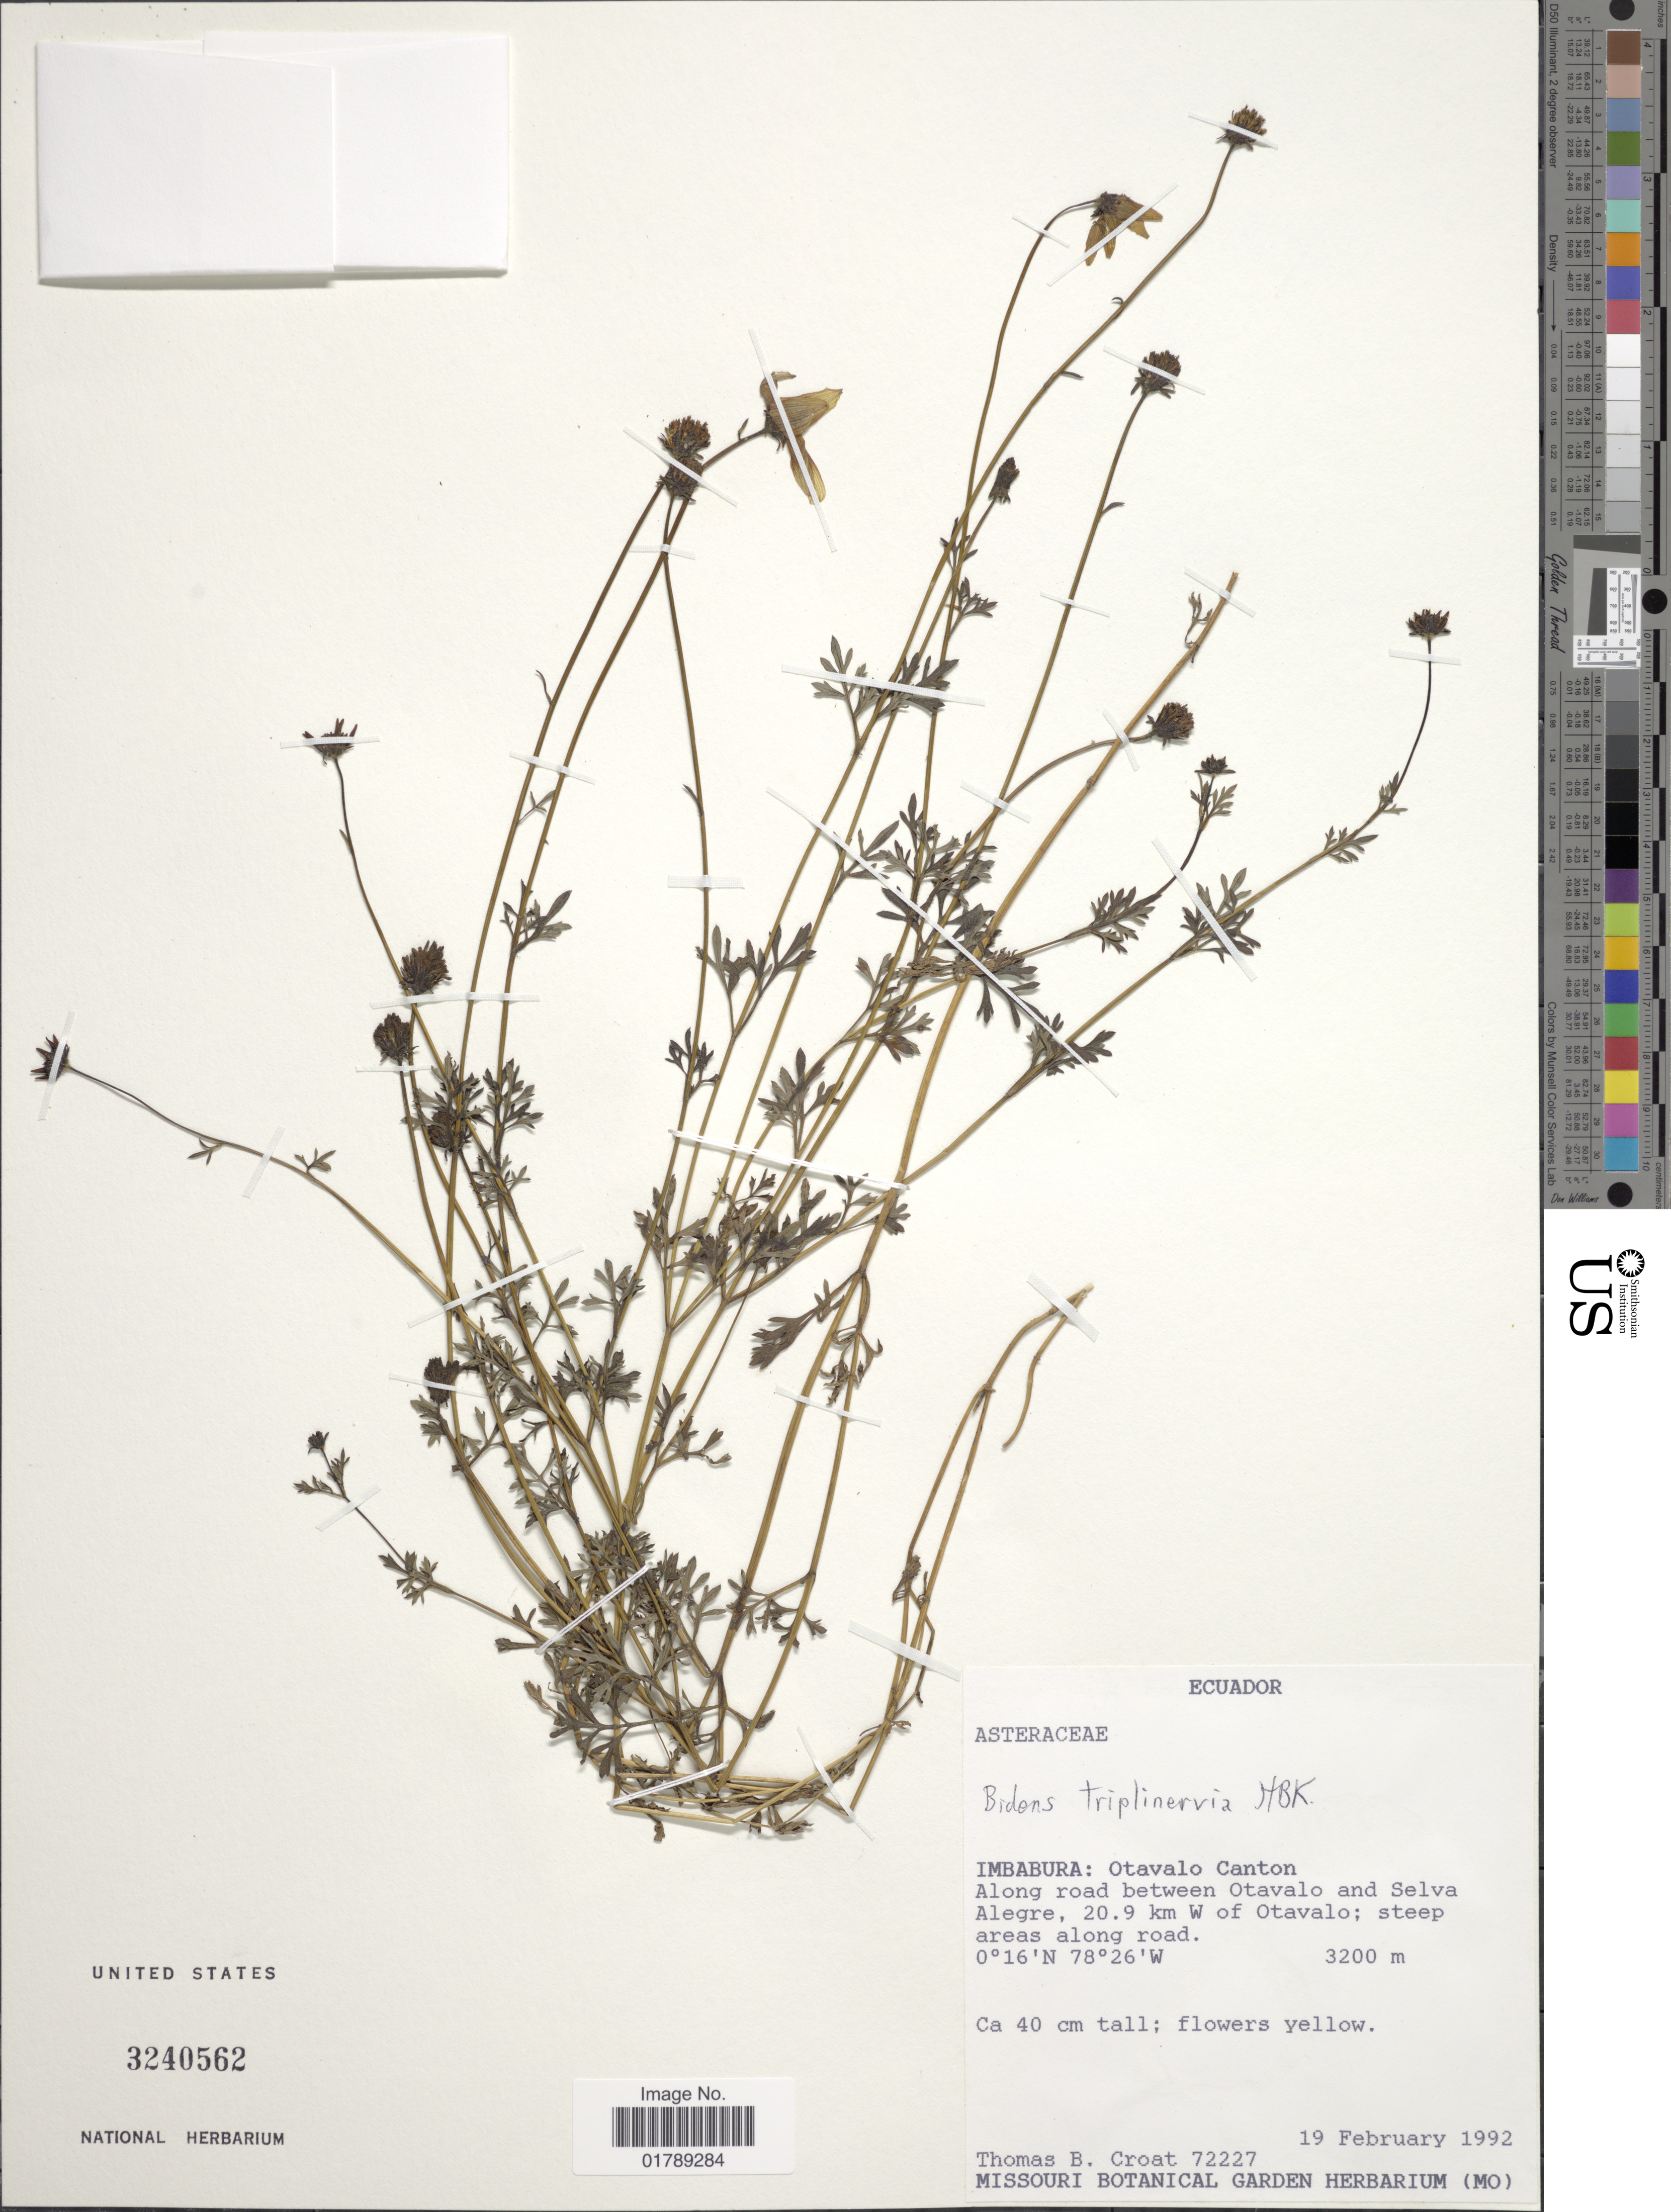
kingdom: Plantae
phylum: Tracheophyta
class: Magnoliopsida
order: Asterales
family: Asteraceae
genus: Bidens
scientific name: Bidens triplinervia var. macrantha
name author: (Wedd.) Sherff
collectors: T. B. Croat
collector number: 72227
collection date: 1992-02-19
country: Ecuador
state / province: Imbabura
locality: Otavalo Canton. Along road between Otavalo and Selva Alegre, 20.9 km W of Otavalo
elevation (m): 3200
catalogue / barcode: US 3240562